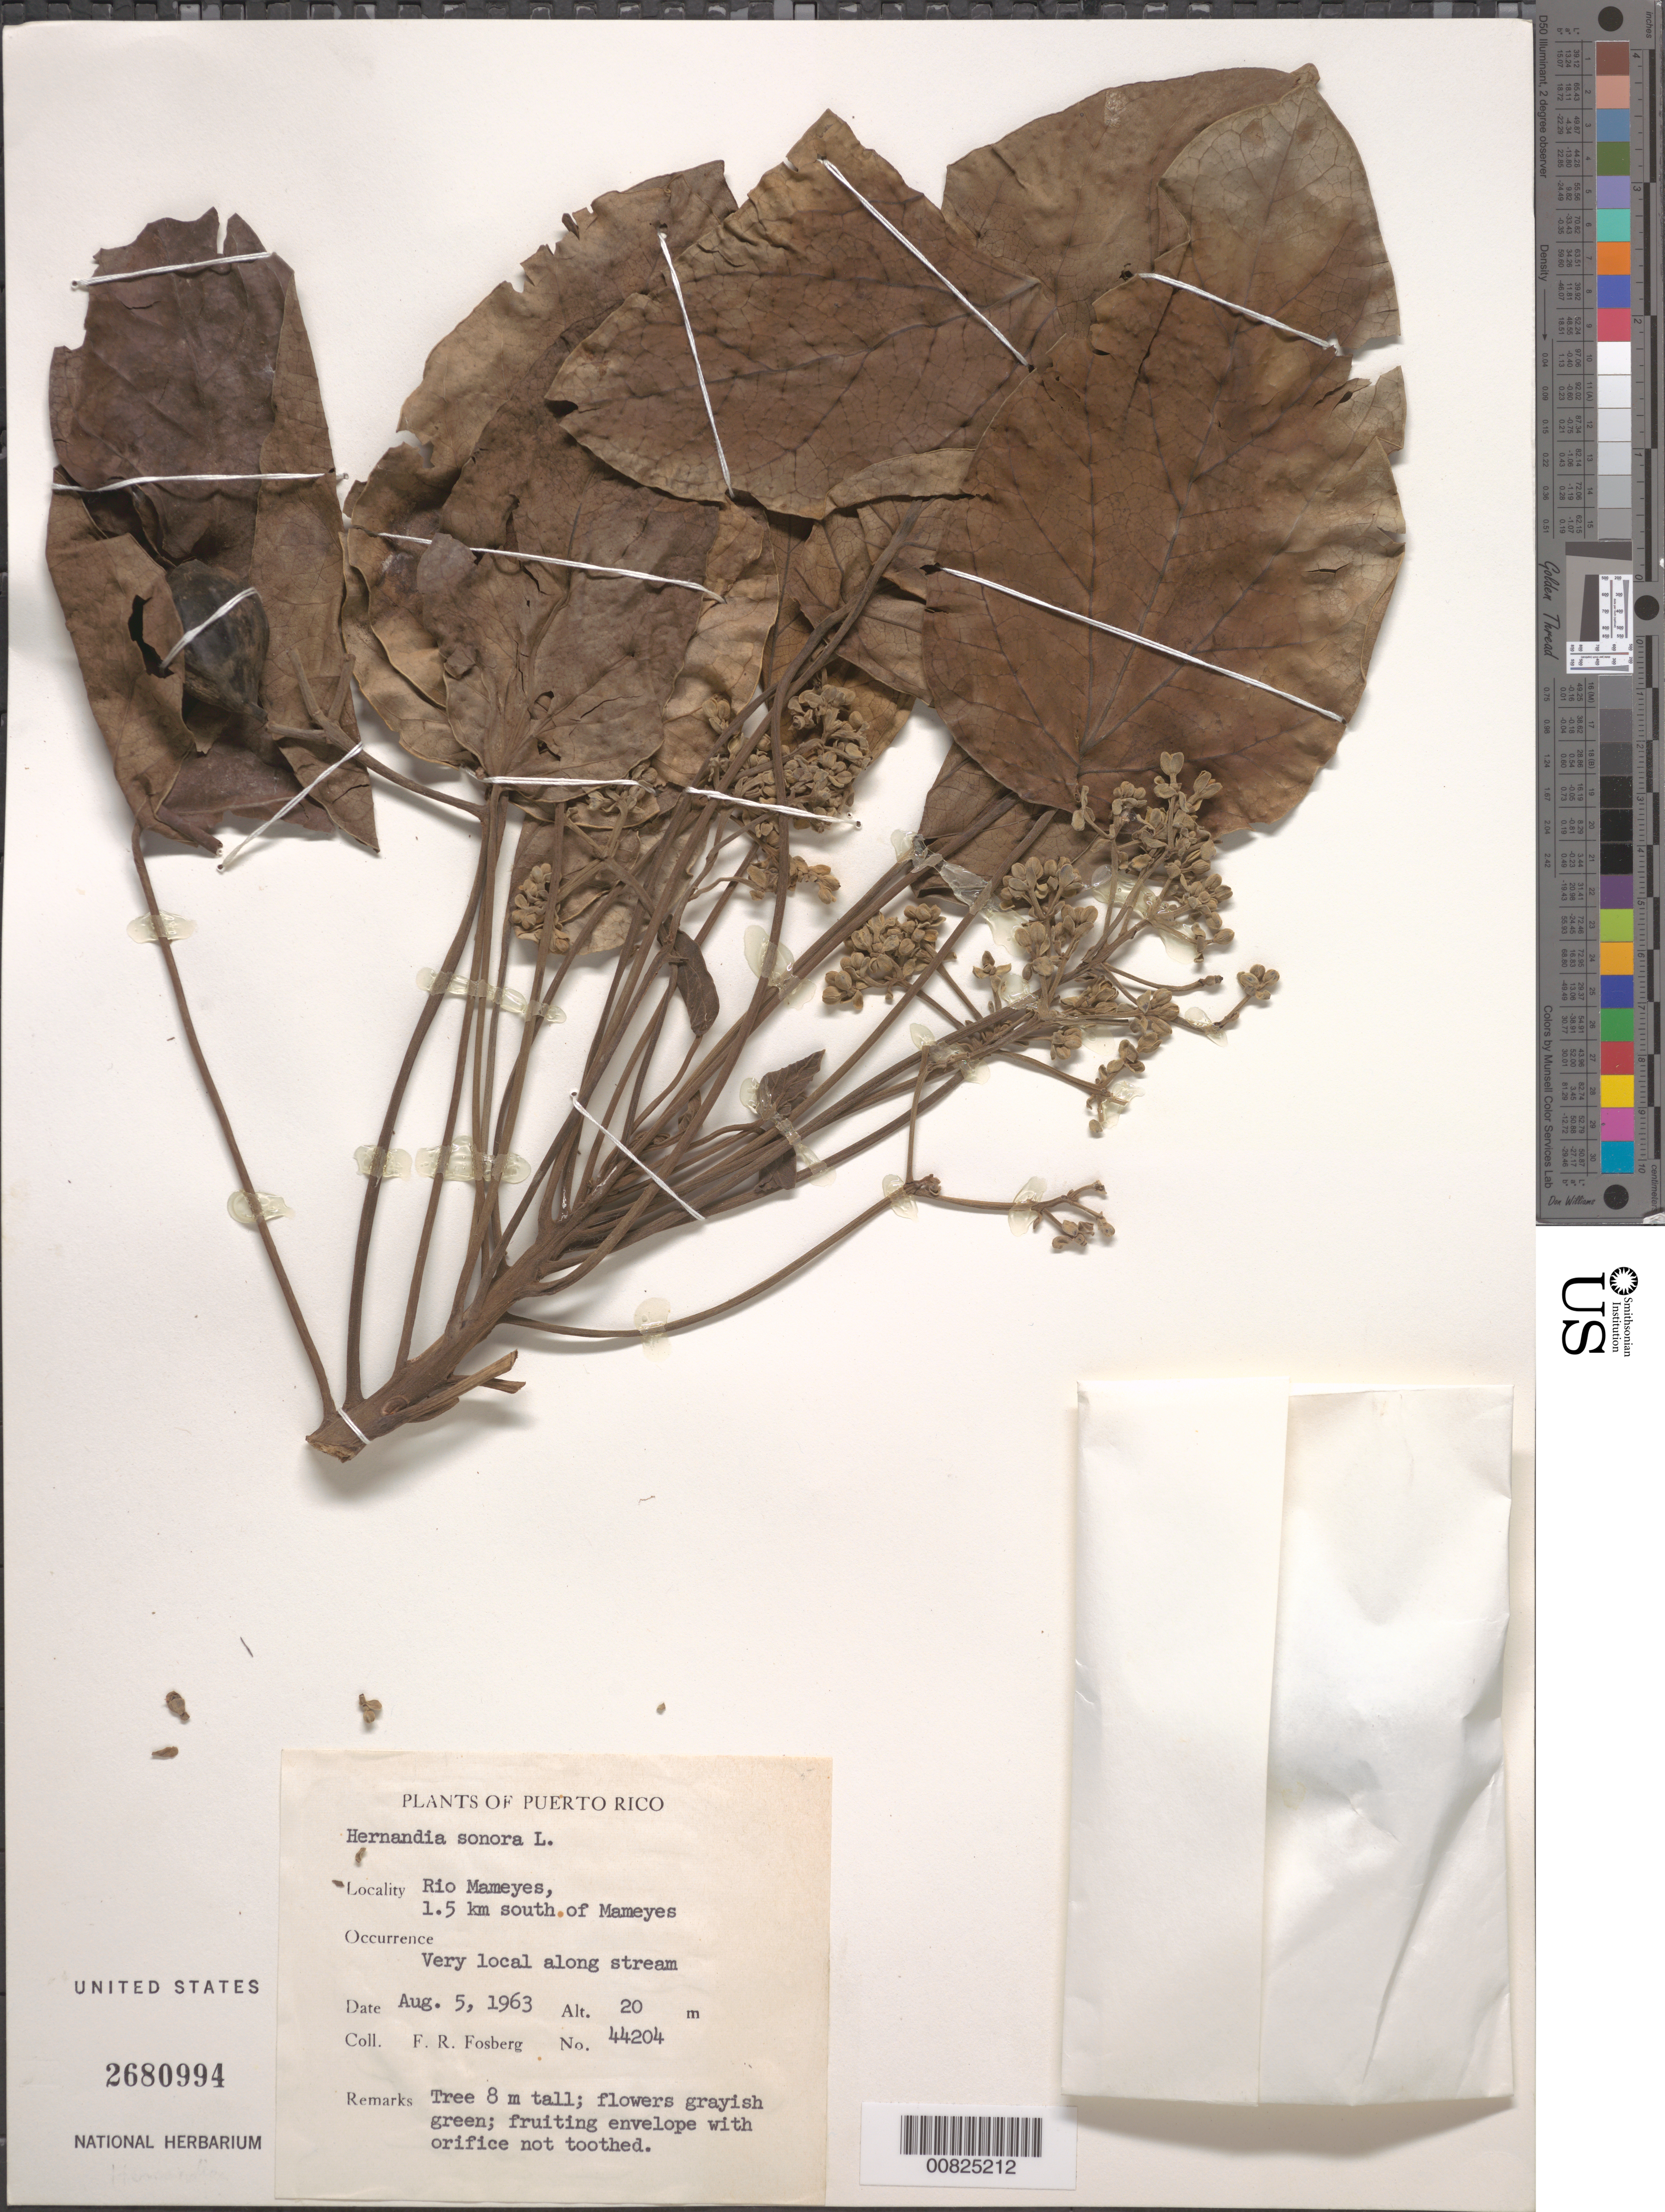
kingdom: Plantae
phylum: Tracheophyta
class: Magnoliopsida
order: Laurales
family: Hernandiaceae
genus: Hernandia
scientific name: Hernandia sonora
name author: L.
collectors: F. R. Fosberg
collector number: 44204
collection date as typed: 05 Aug 1963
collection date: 1963-08-05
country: Puerto Rico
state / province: Luquillo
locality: Rio Mameyes, 1.5 km S of Mameyes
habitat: along stream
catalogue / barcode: US 2680994